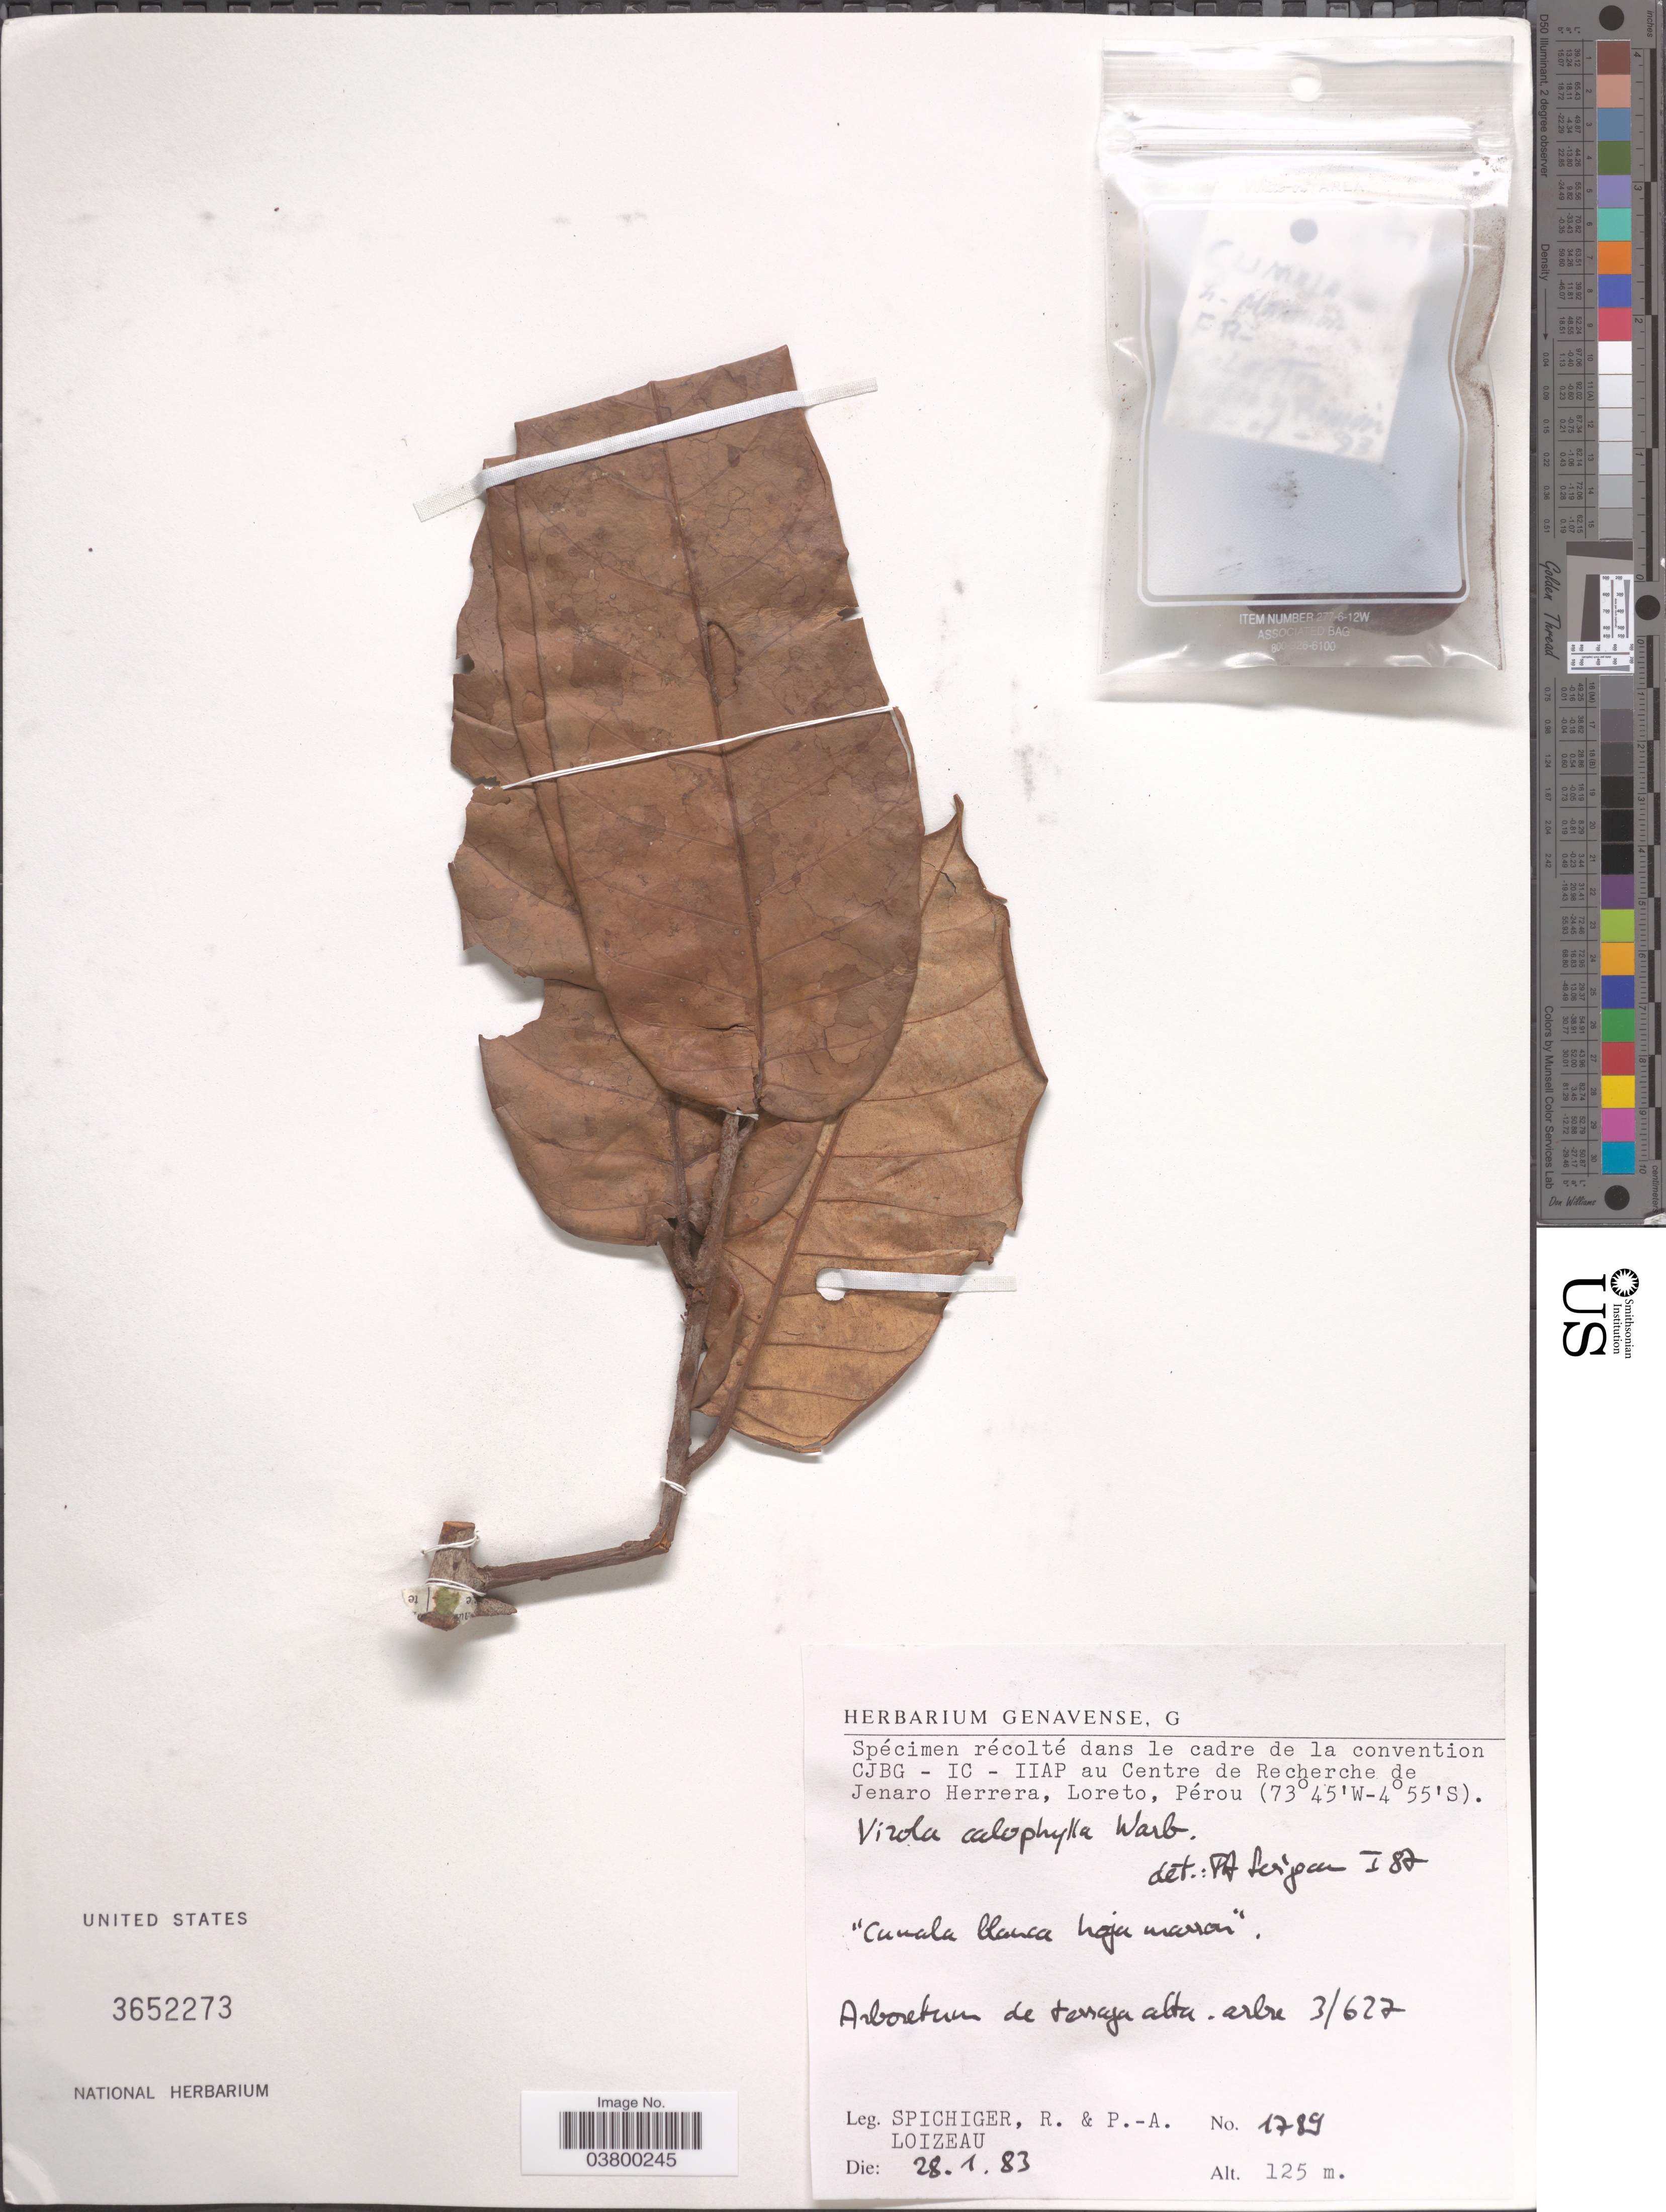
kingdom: Plantae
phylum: Tracheophyta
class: Magnoliopsida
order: Magnoliales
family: Myristicaceae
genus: Virola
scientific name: Virola calophylla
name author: (Spruce) Warb.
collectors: R. Spichiger & P. Loizeau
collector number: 1789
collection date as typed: Transcribed d/m/y: 28/1/83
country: Peru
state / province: Loreto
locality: Centre de Recherche de Jenaro Herrera, Pérou. Arboretum de terraza alta. Arbre 3/627.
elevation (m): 125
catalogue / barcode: US 3652273